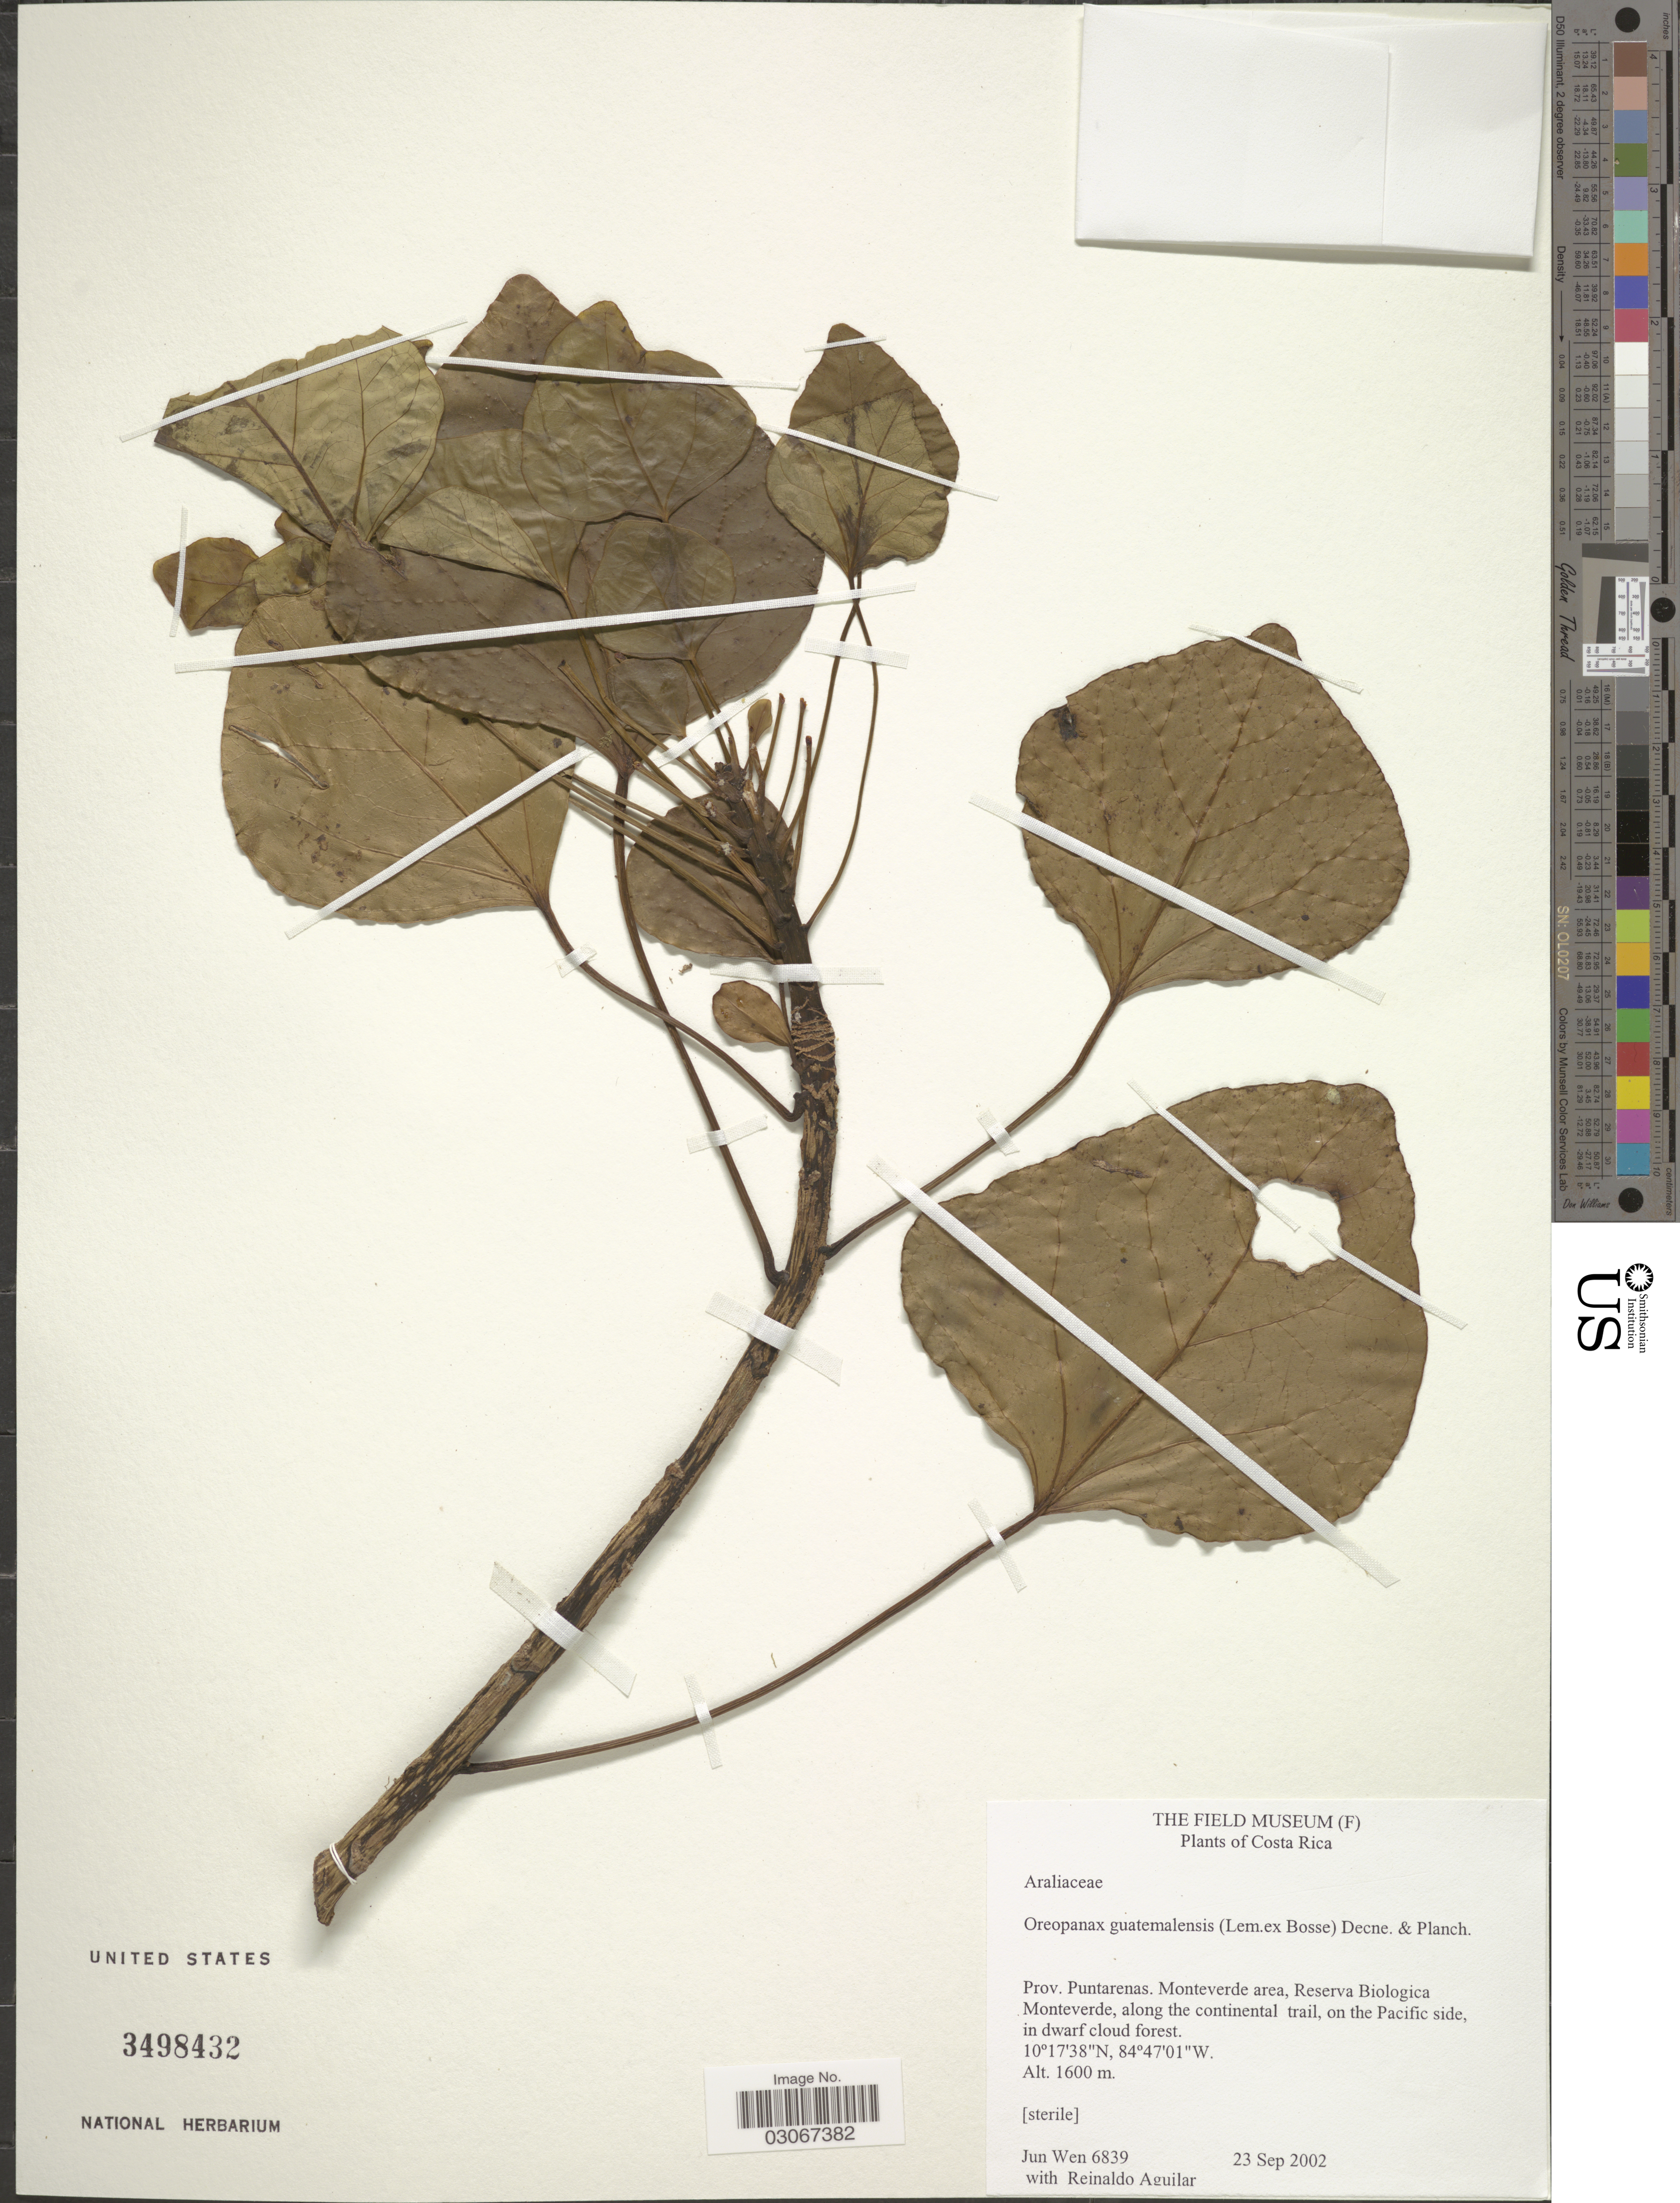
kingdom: Plantae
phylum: Tracheophyta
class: Magnoliopsida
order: Apiales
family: Araliaceae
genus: Oreopanax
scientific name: Oreopanax guatemalensis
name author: Decne. & Planch.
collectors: J. Wen & R. Aguilar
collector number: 6839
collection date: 2002-09-23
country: Costa Rica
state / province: Puntarenas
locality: Monteverde ara, Reserva Biologica Monteverde, along the continental trail, on the Pacific side, in dwarf cloud forest.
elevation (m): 1600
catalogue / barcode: US 3498432